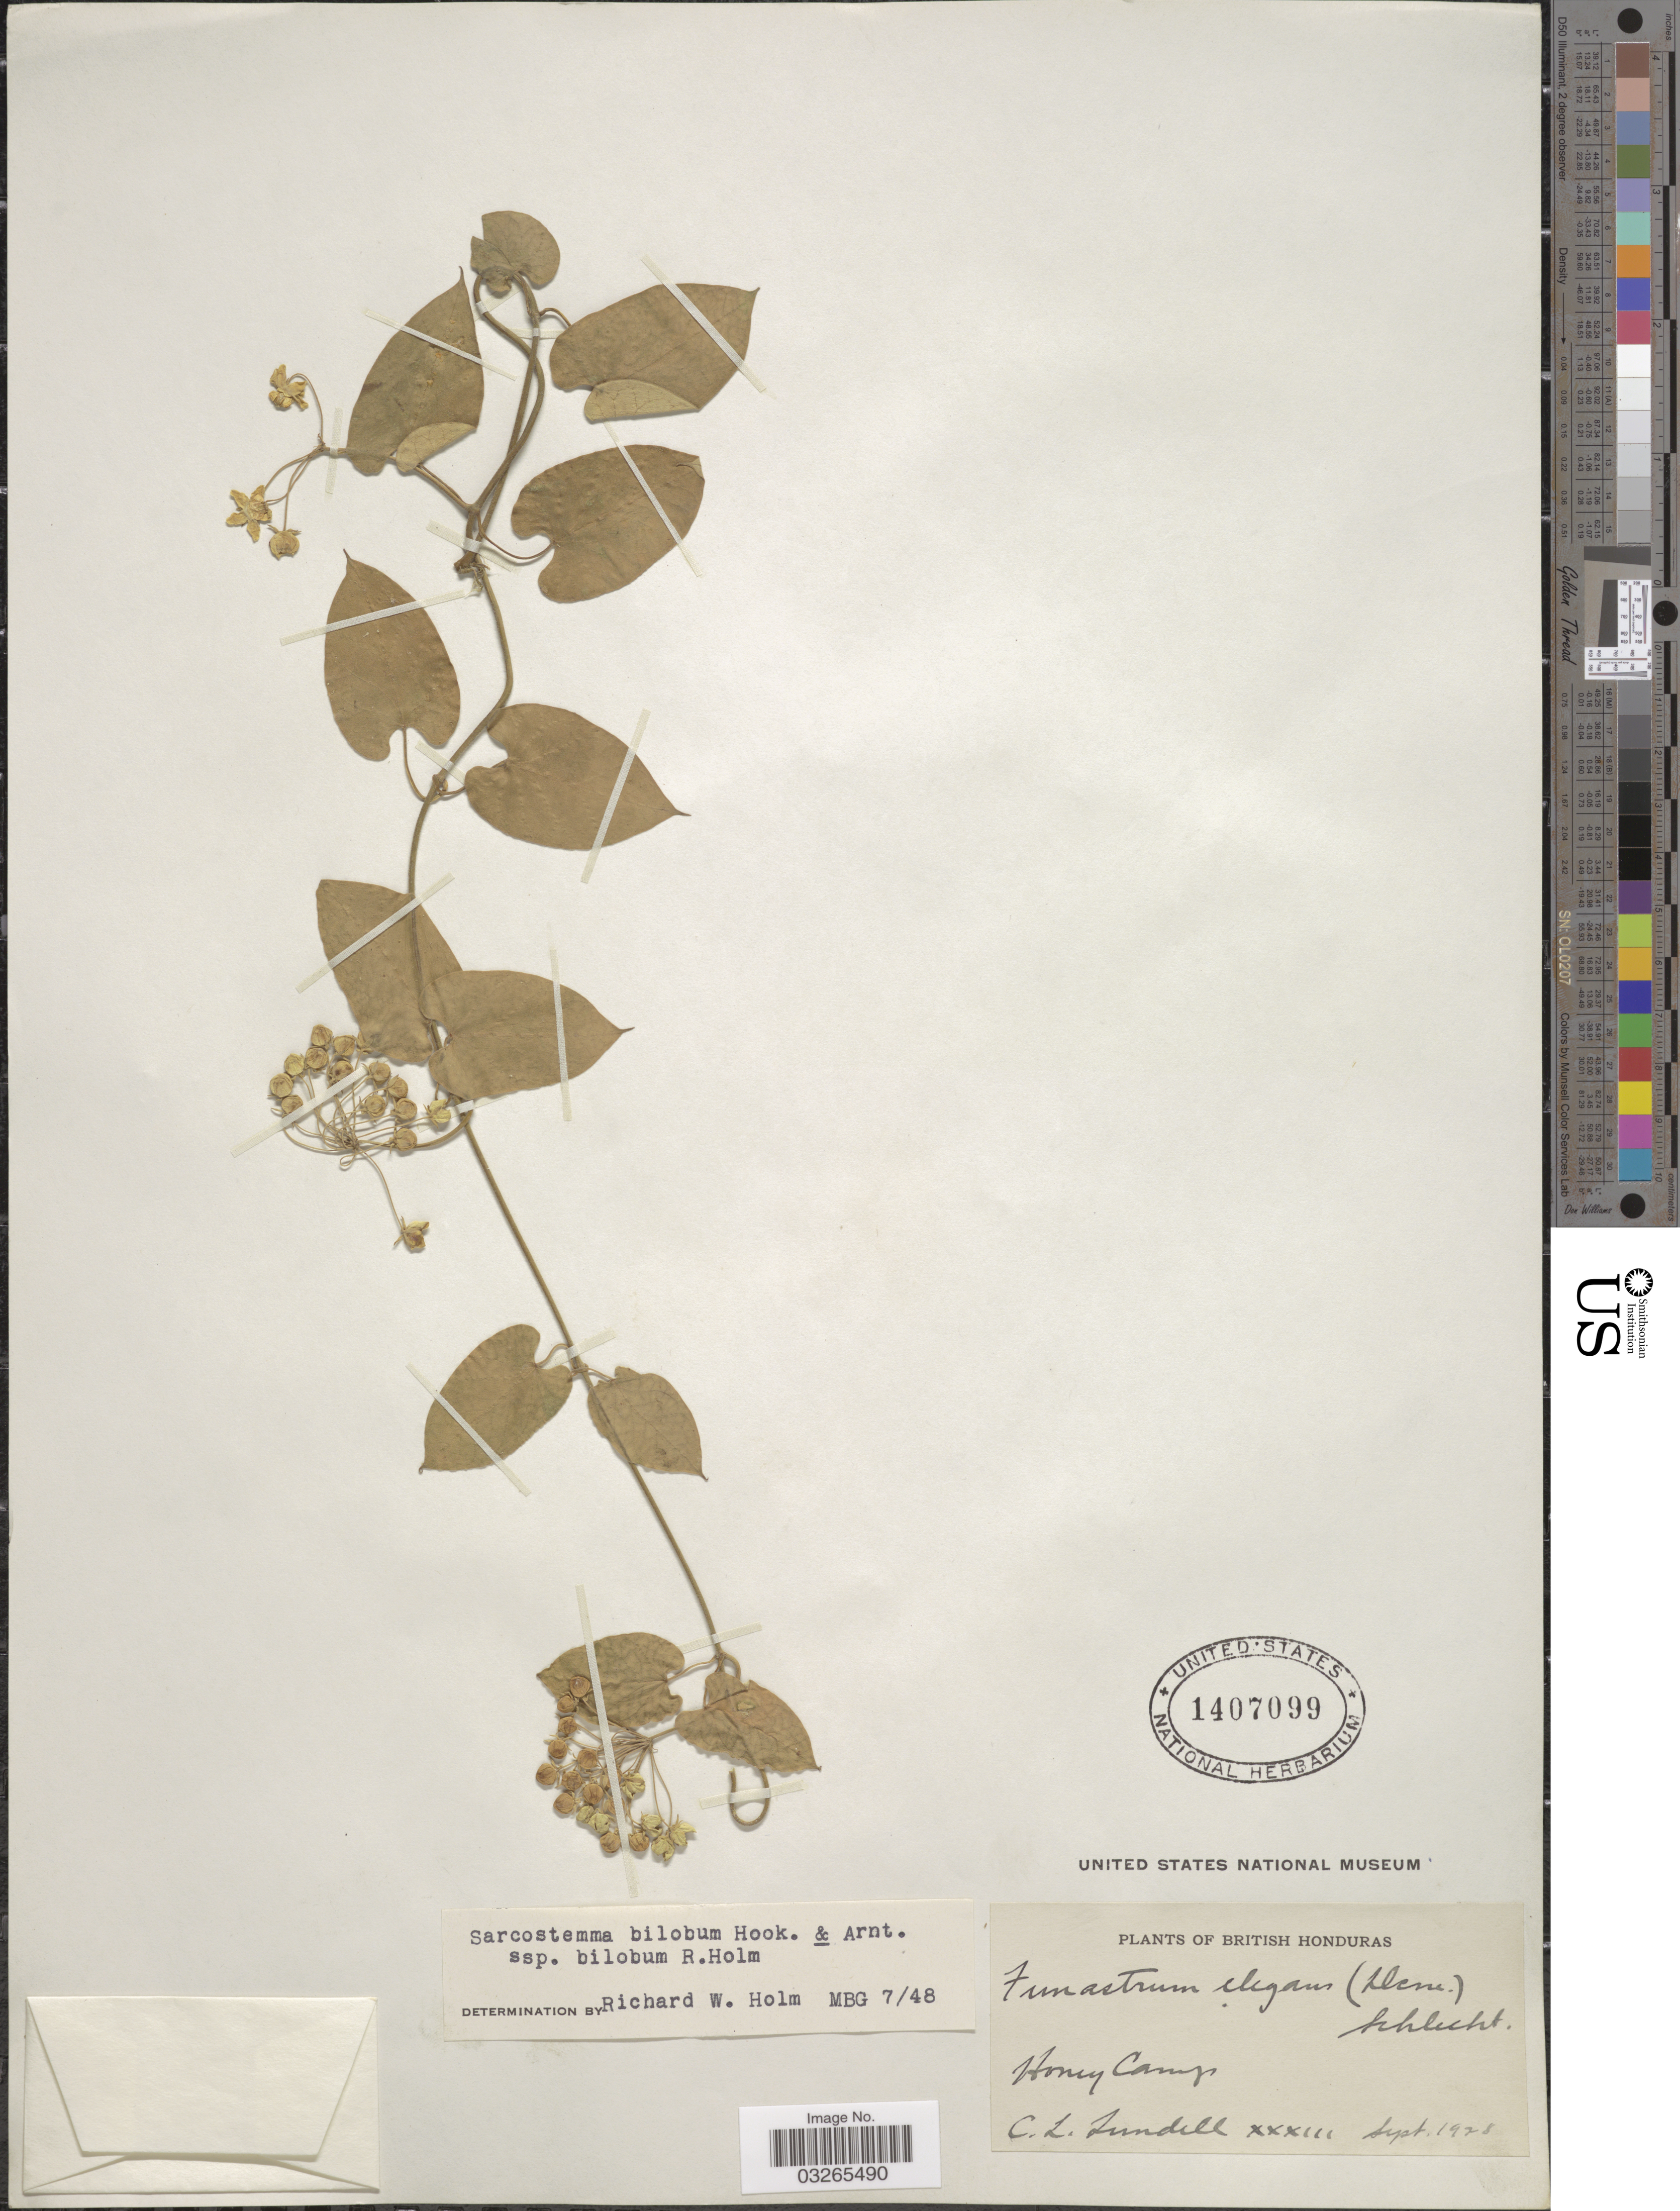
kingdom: Plantae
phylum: Tracheophyta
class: Magnoliopsida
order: Gentianales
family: Apocynaceae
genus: Sarcostemma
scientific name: Sarcostemma bilobum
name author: Hook. & Arn.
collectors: C. L. Lundell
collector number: XXXIII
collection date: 1928-09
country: Belize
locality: British Honduras, Honey Camp.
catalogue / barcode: US 1407099